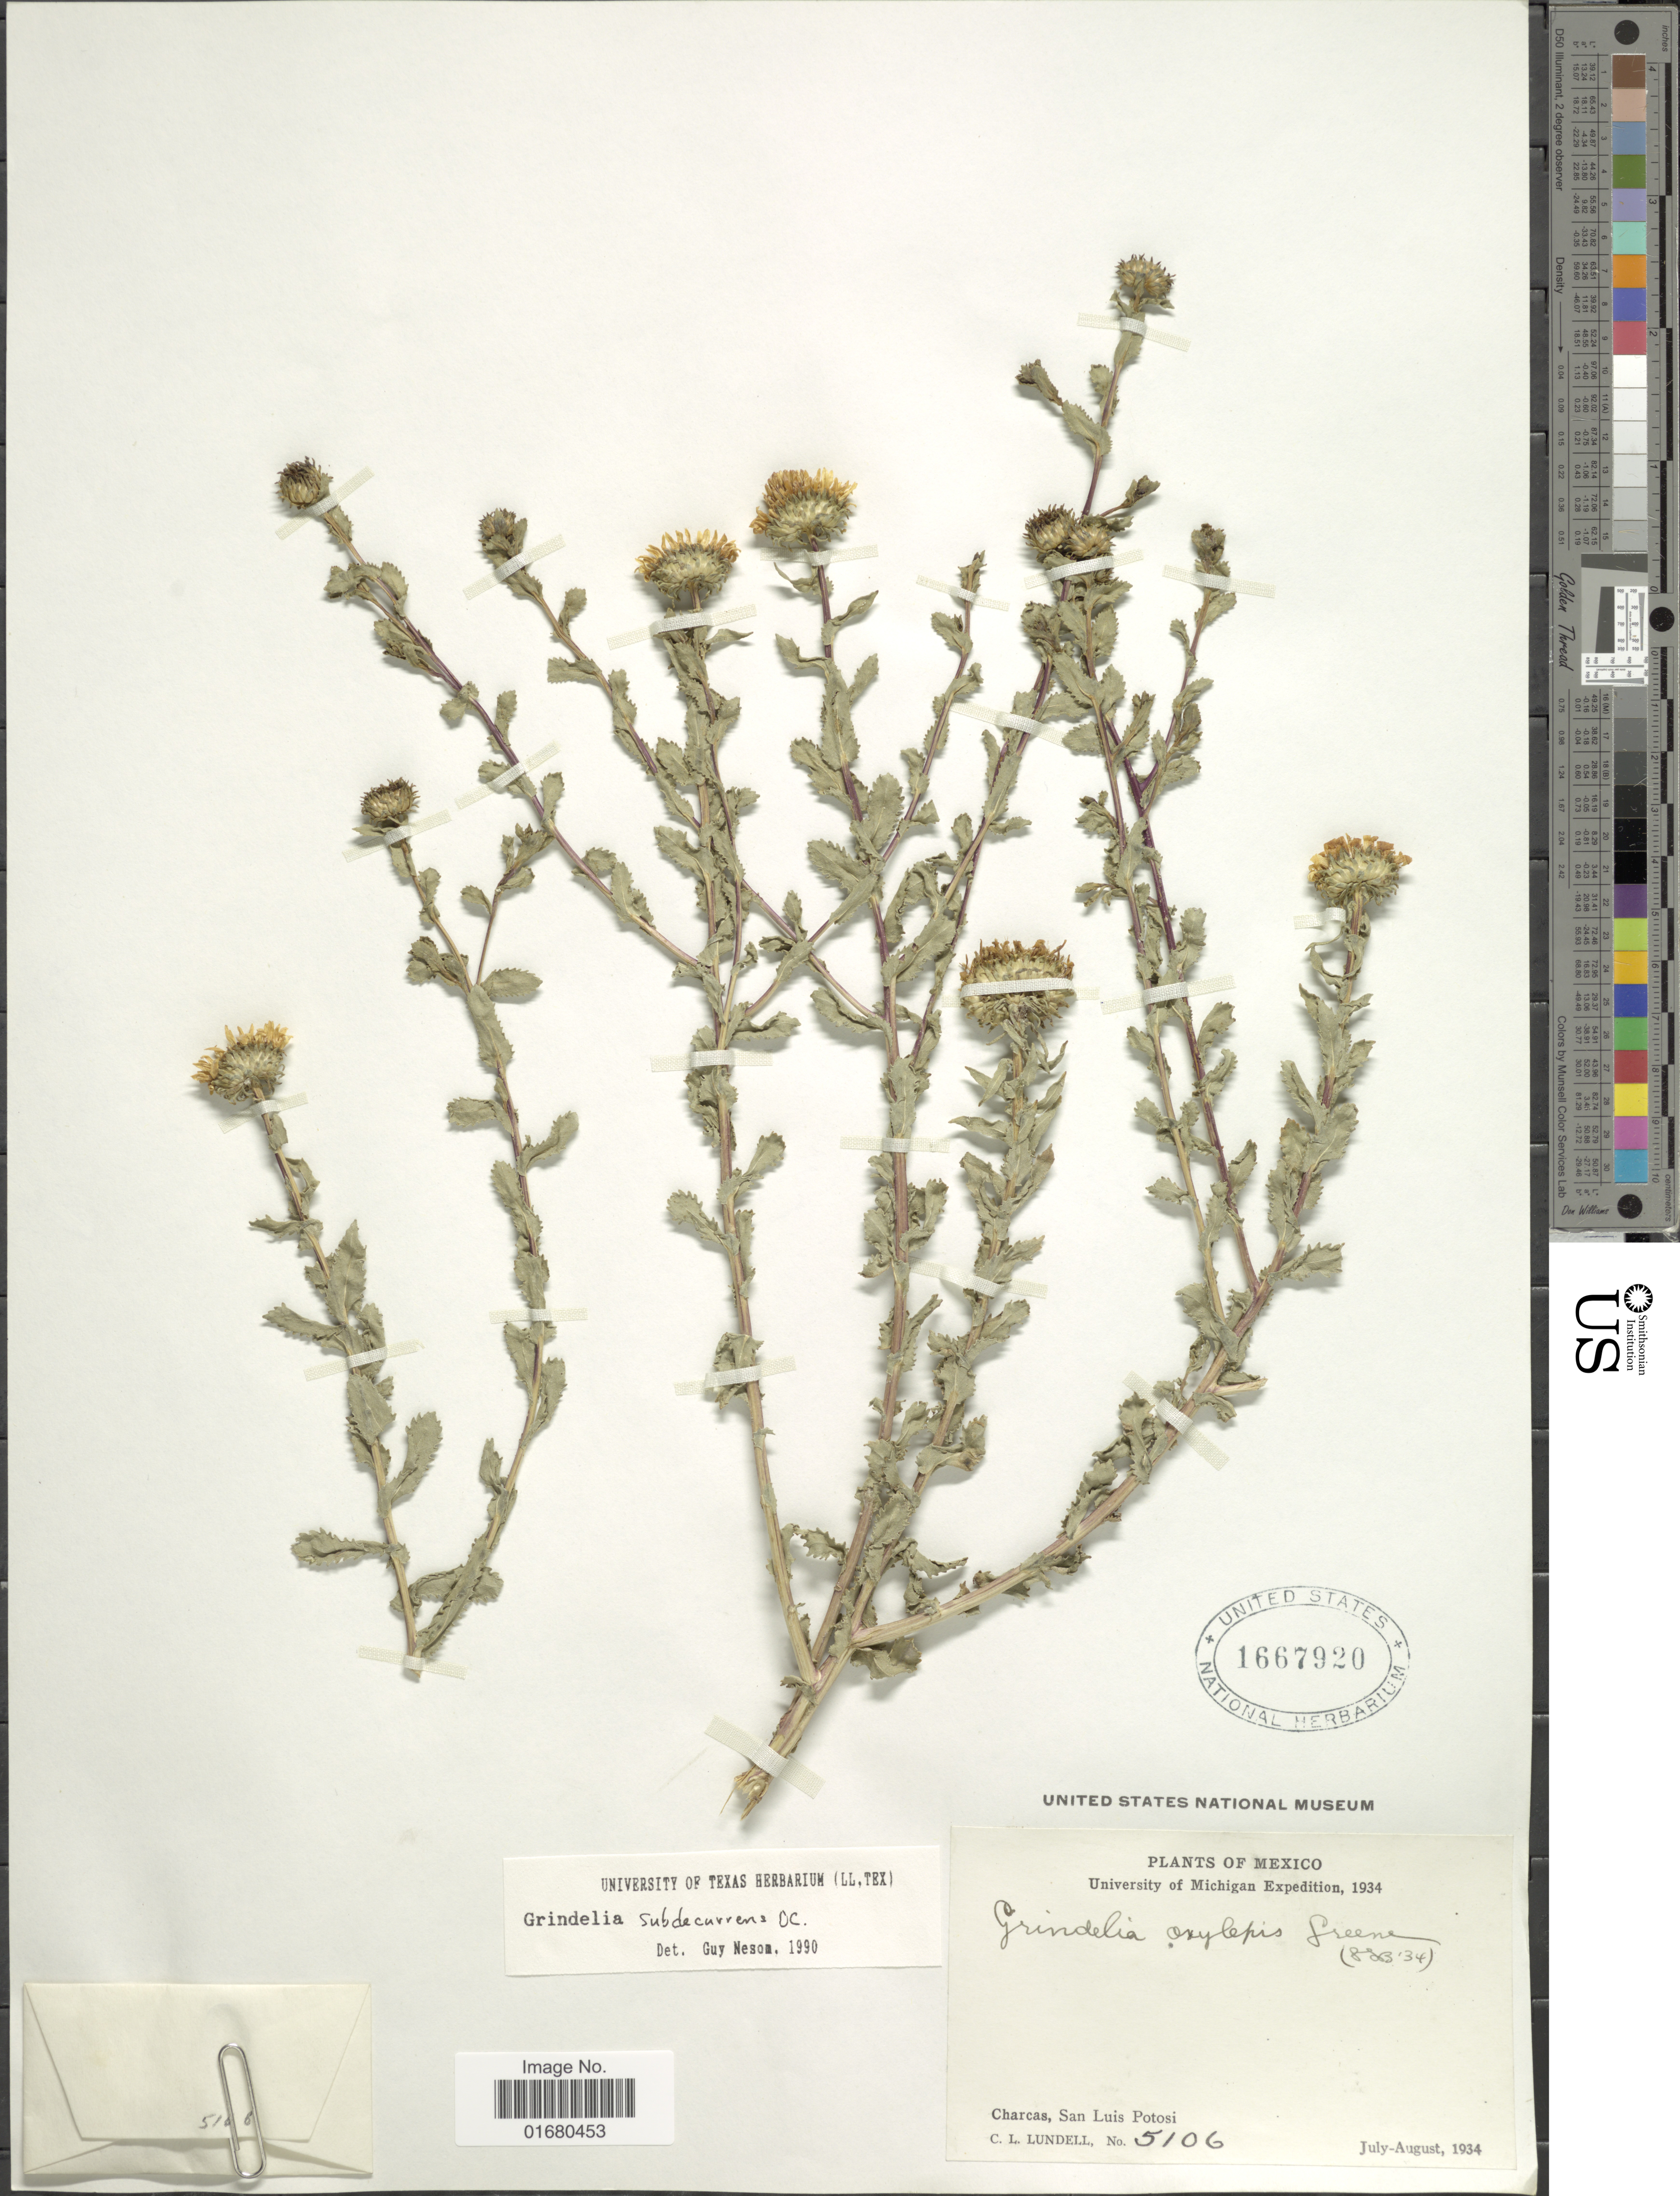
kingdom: Plantae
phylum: Tracheophyta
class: Magnoliopsida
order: Asterales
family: Asteraceae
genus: Grindelia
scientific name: Grindelia subdecurrens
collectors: C. L. Lundell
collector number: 5106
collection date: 1934-07/1934-08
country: Mexico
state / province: San Luis Potosí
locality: Charcas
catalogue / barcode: US 1667920